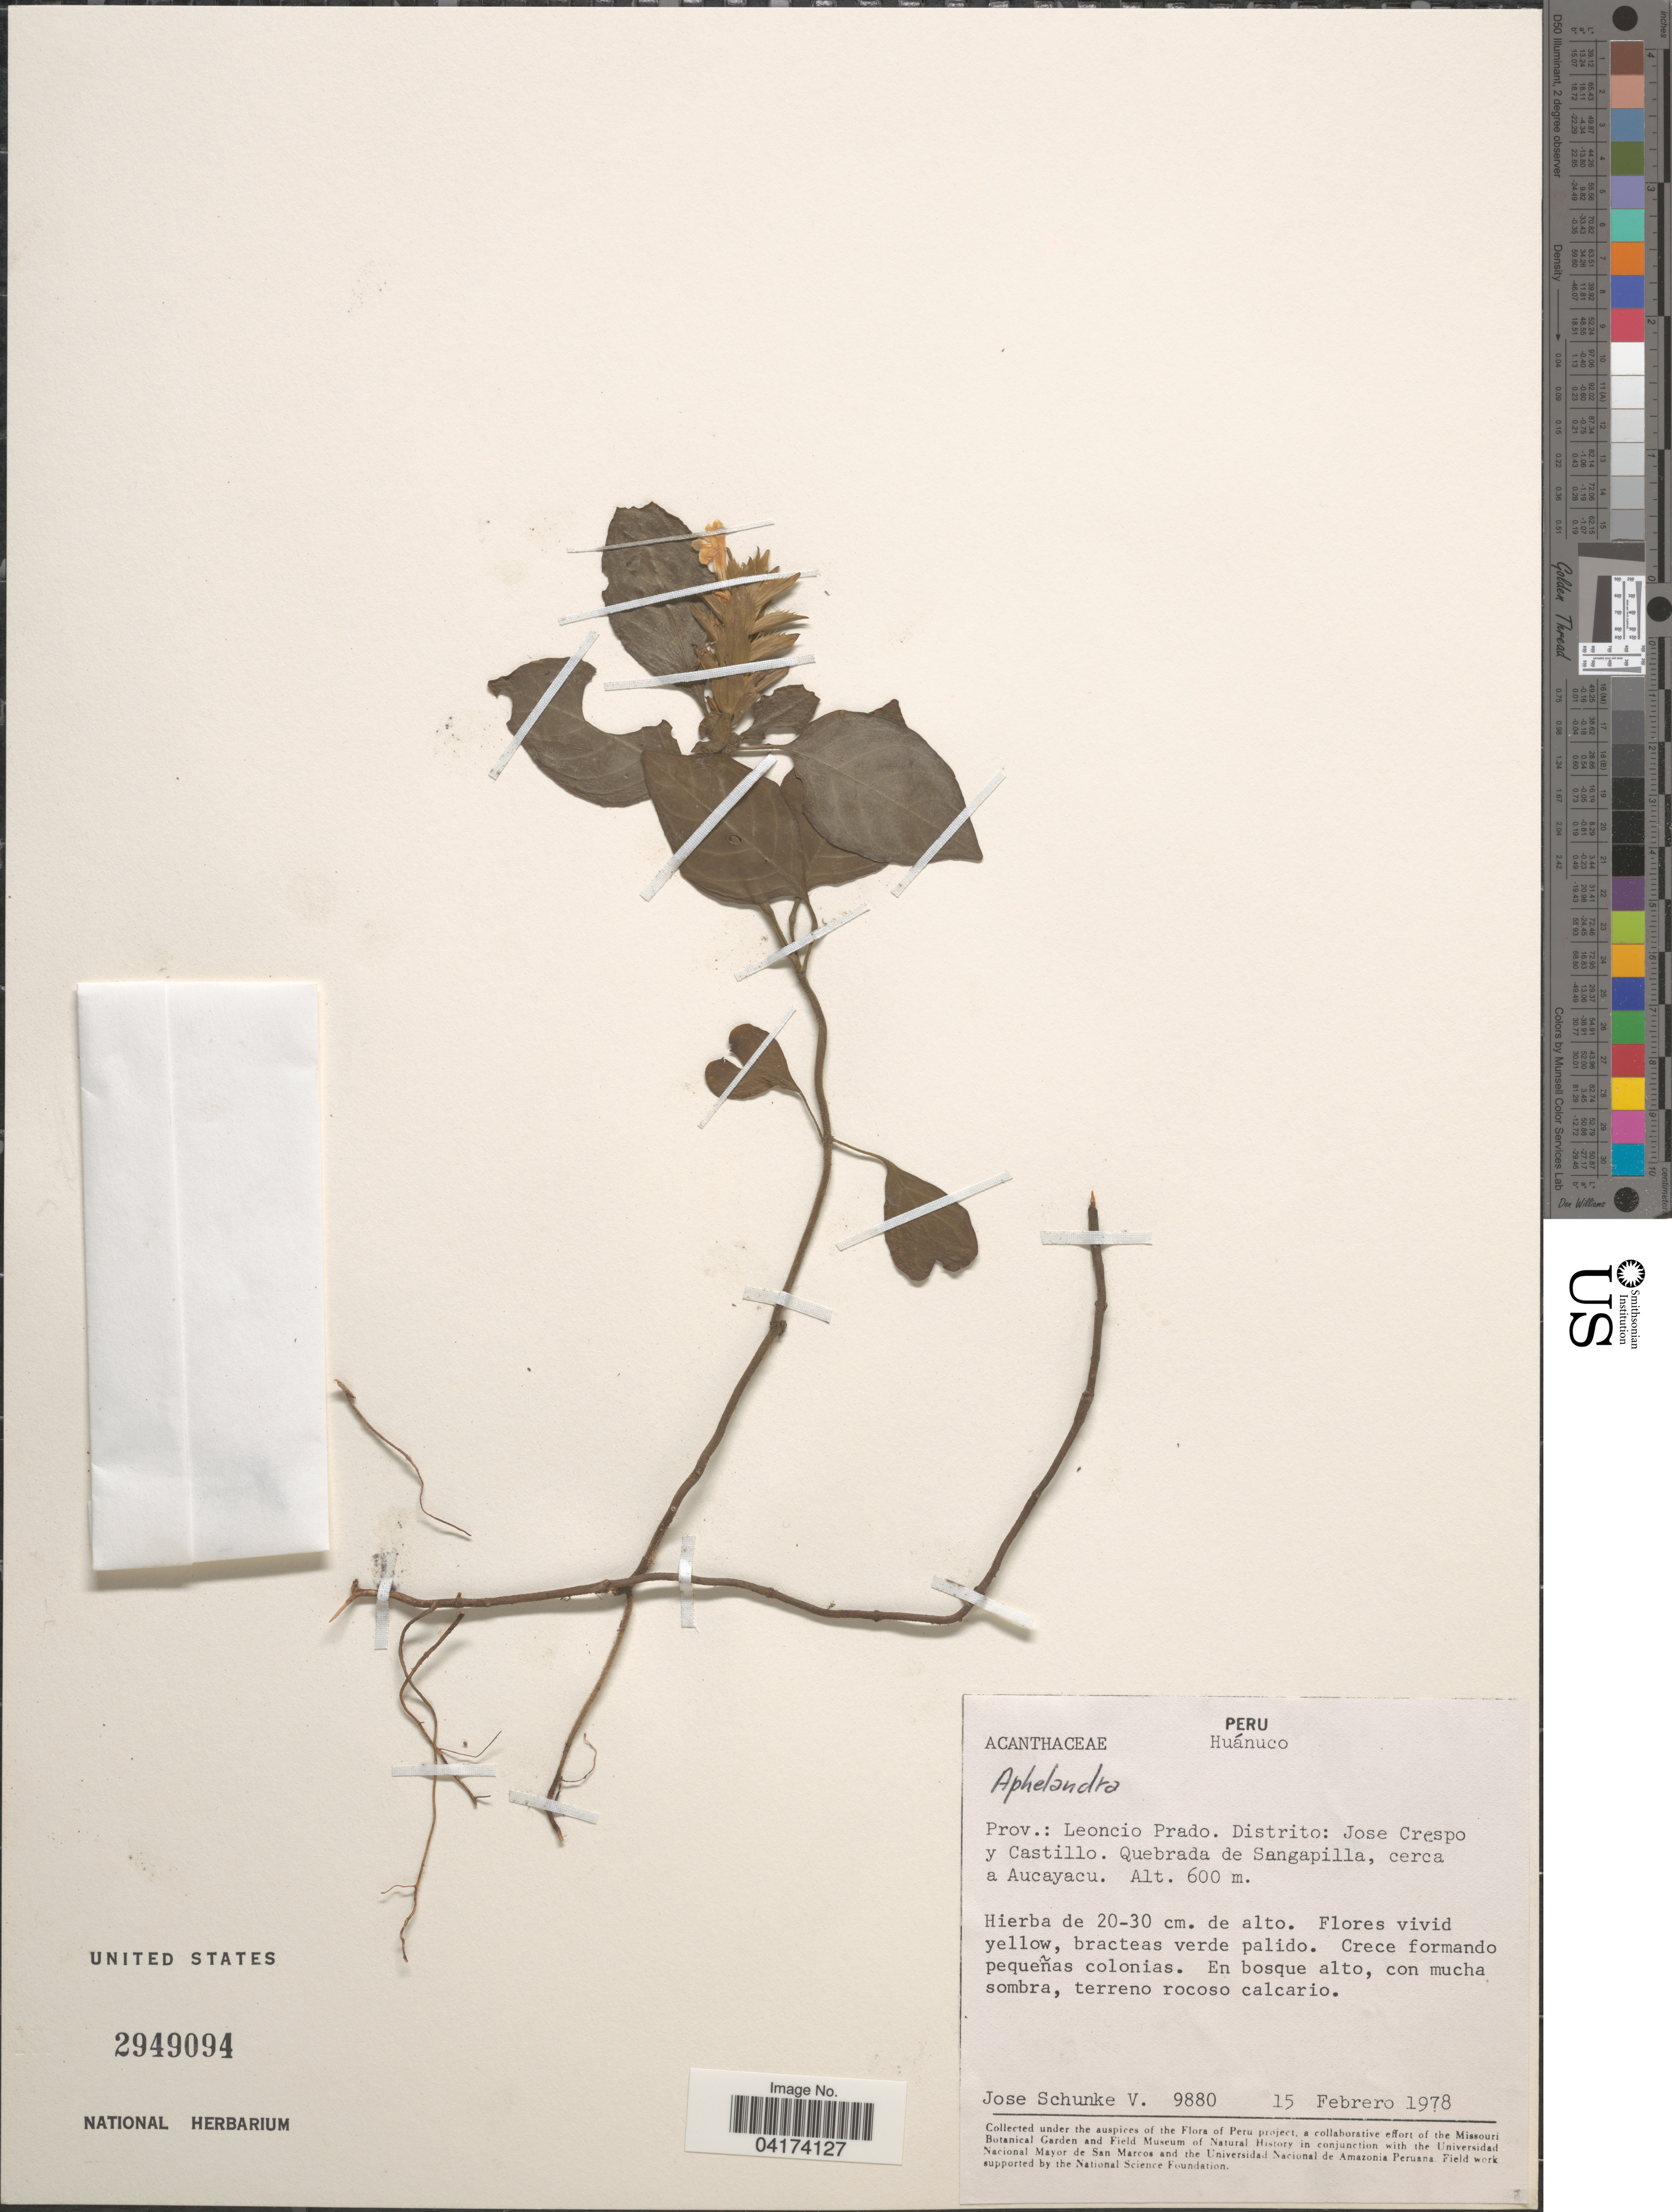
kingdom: Plantae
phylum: Tracheophyta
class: Magnoliopsida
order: Lamiales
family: Acanthaceae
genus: Aphelandra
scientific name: Aphelandra sp.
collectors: J. Schunke Vigo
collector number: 9880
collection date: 1978-02-15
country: Peru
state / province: Huánuco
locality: Prov.: Leoncio Prado. Distrito: Jose Crespo y Castillo. Quebrada de Sangapilla, cerca a Aucayacu.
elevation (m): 600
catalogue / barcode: US 2949094